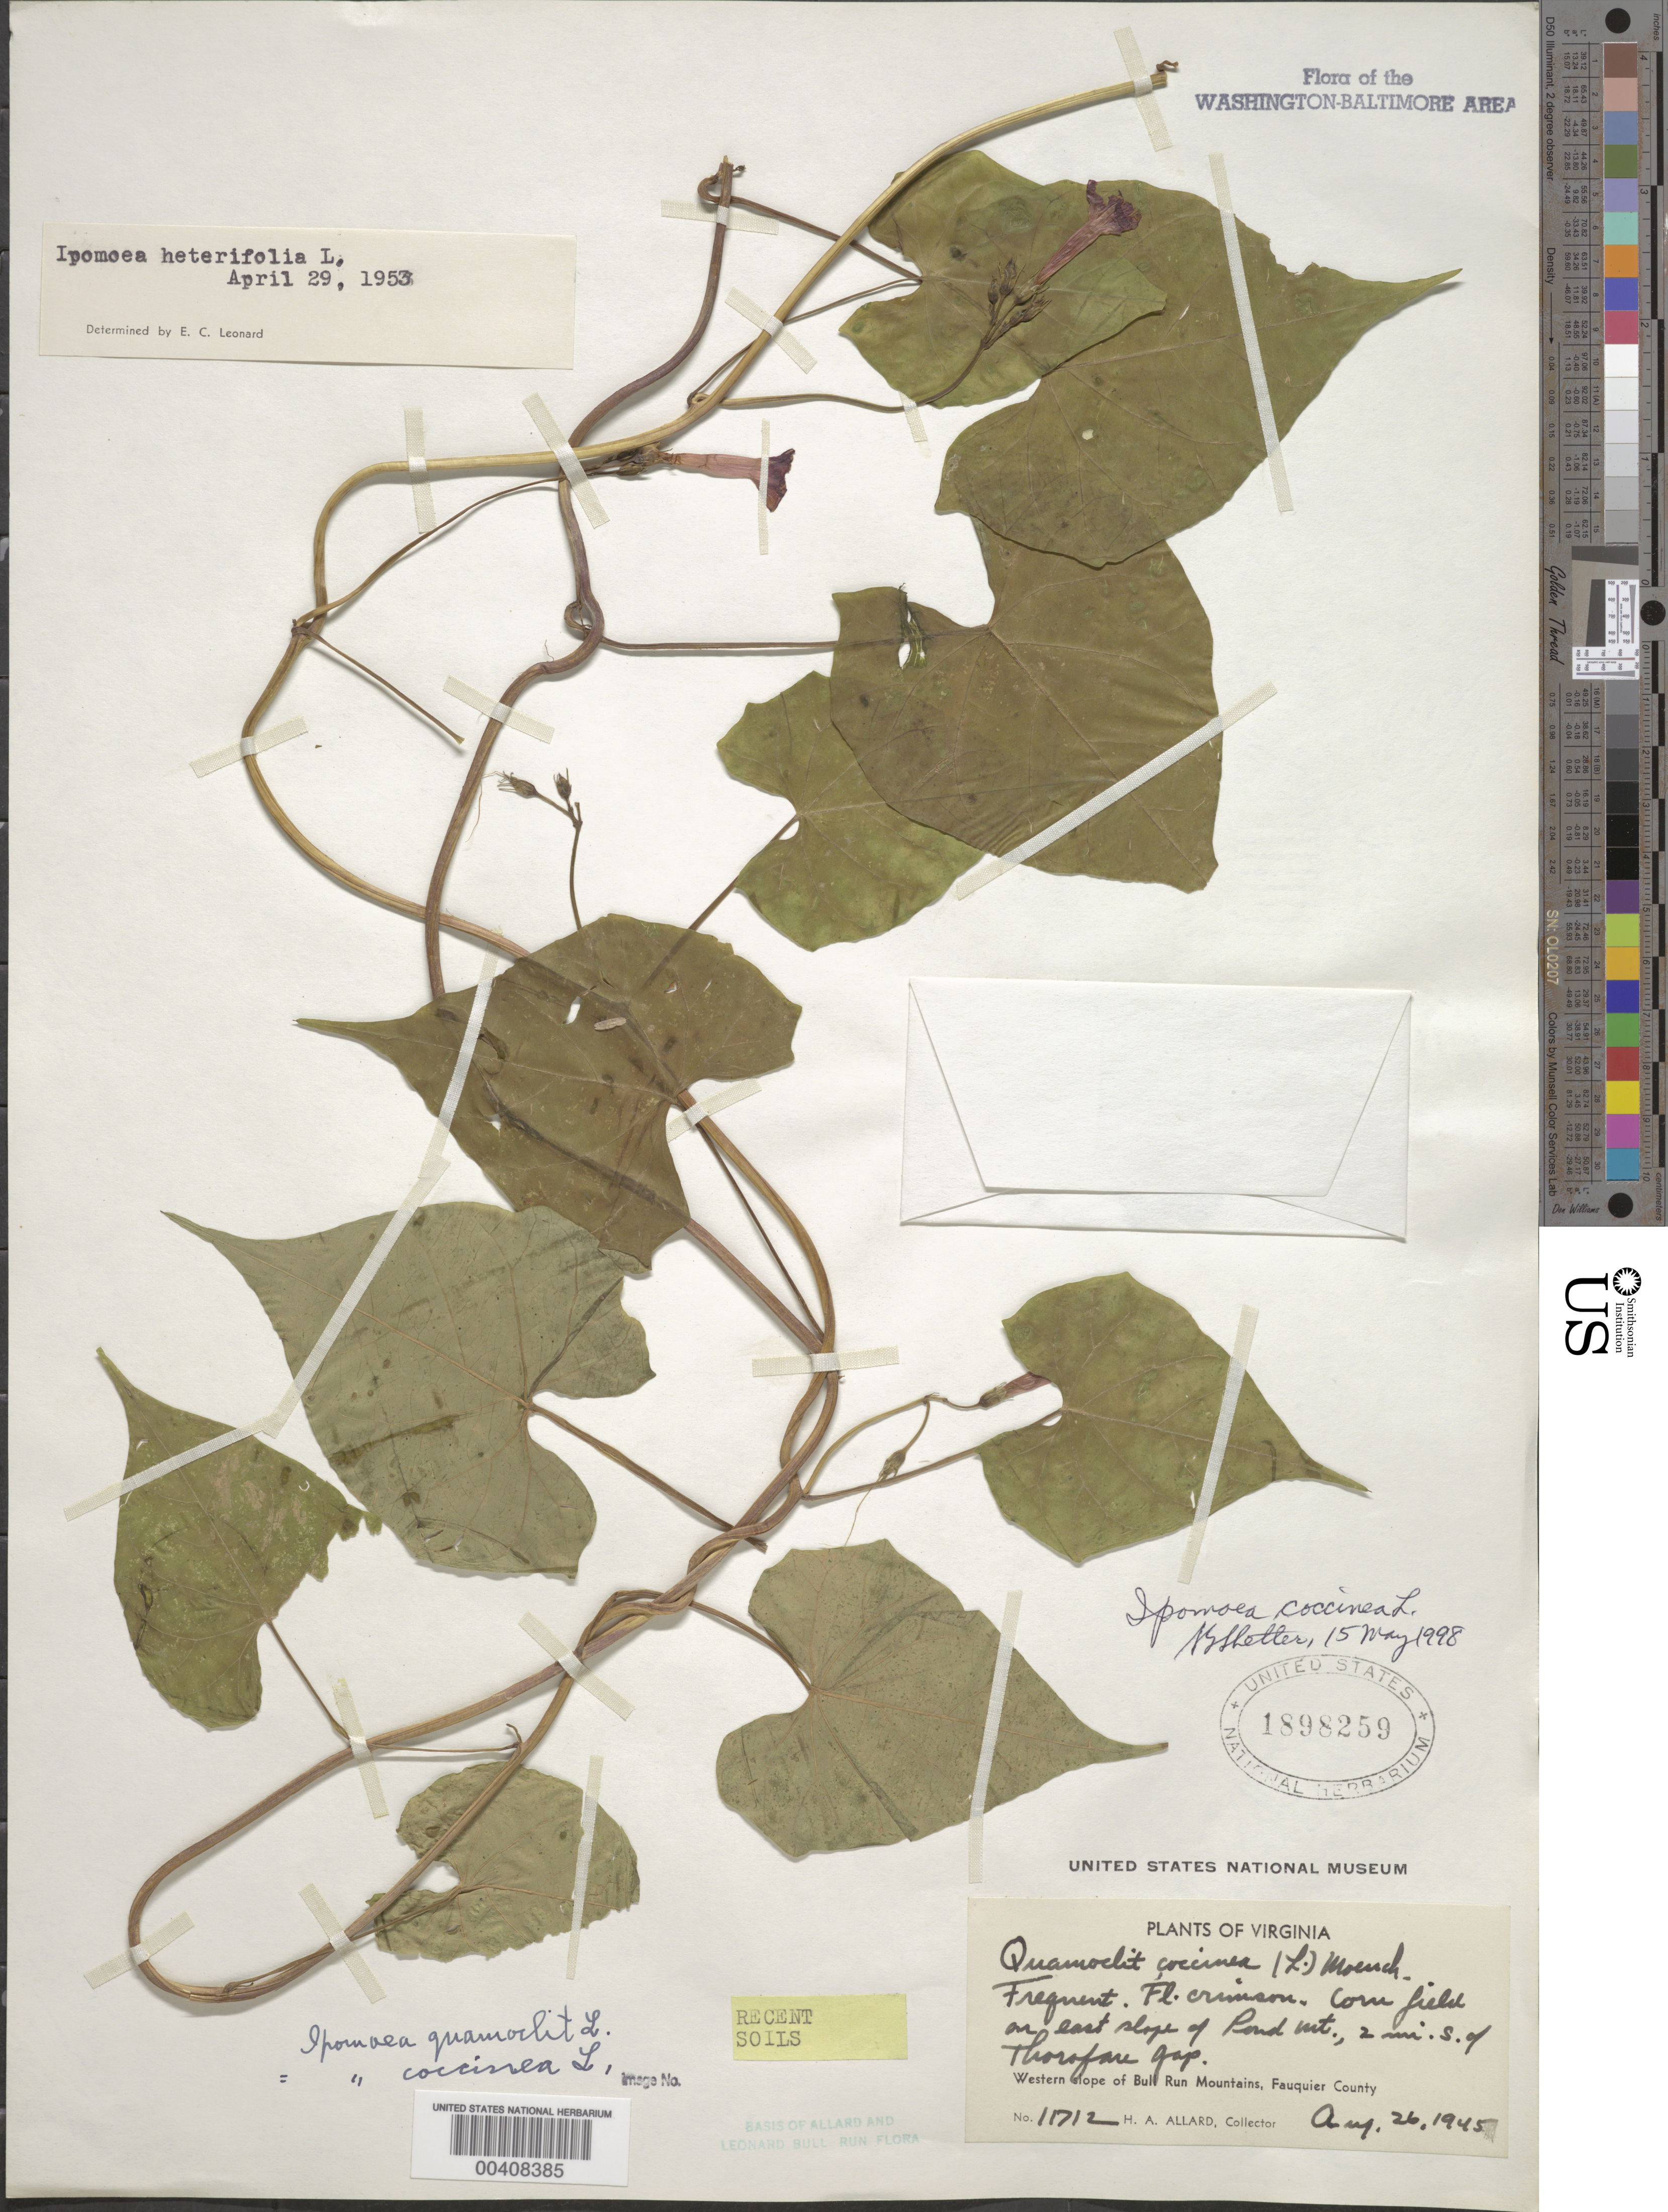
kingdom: Plantae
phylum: Tracheophyta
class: Magnoliopsida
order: Solanales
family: Convolvulaceae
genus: Ipomoea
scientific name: Ipomoea coccinea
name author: L.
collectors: H. A. Allard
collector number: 11712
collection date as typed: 26 Aug 1945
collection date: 1945-08-26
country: United States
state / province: Virginia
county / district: Fauquier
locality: E slope of Pond Mt., 2 mi. S of Thorofare Gap Bull Run Mts.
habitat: Corn field, recent soils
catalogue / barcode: US 1898259